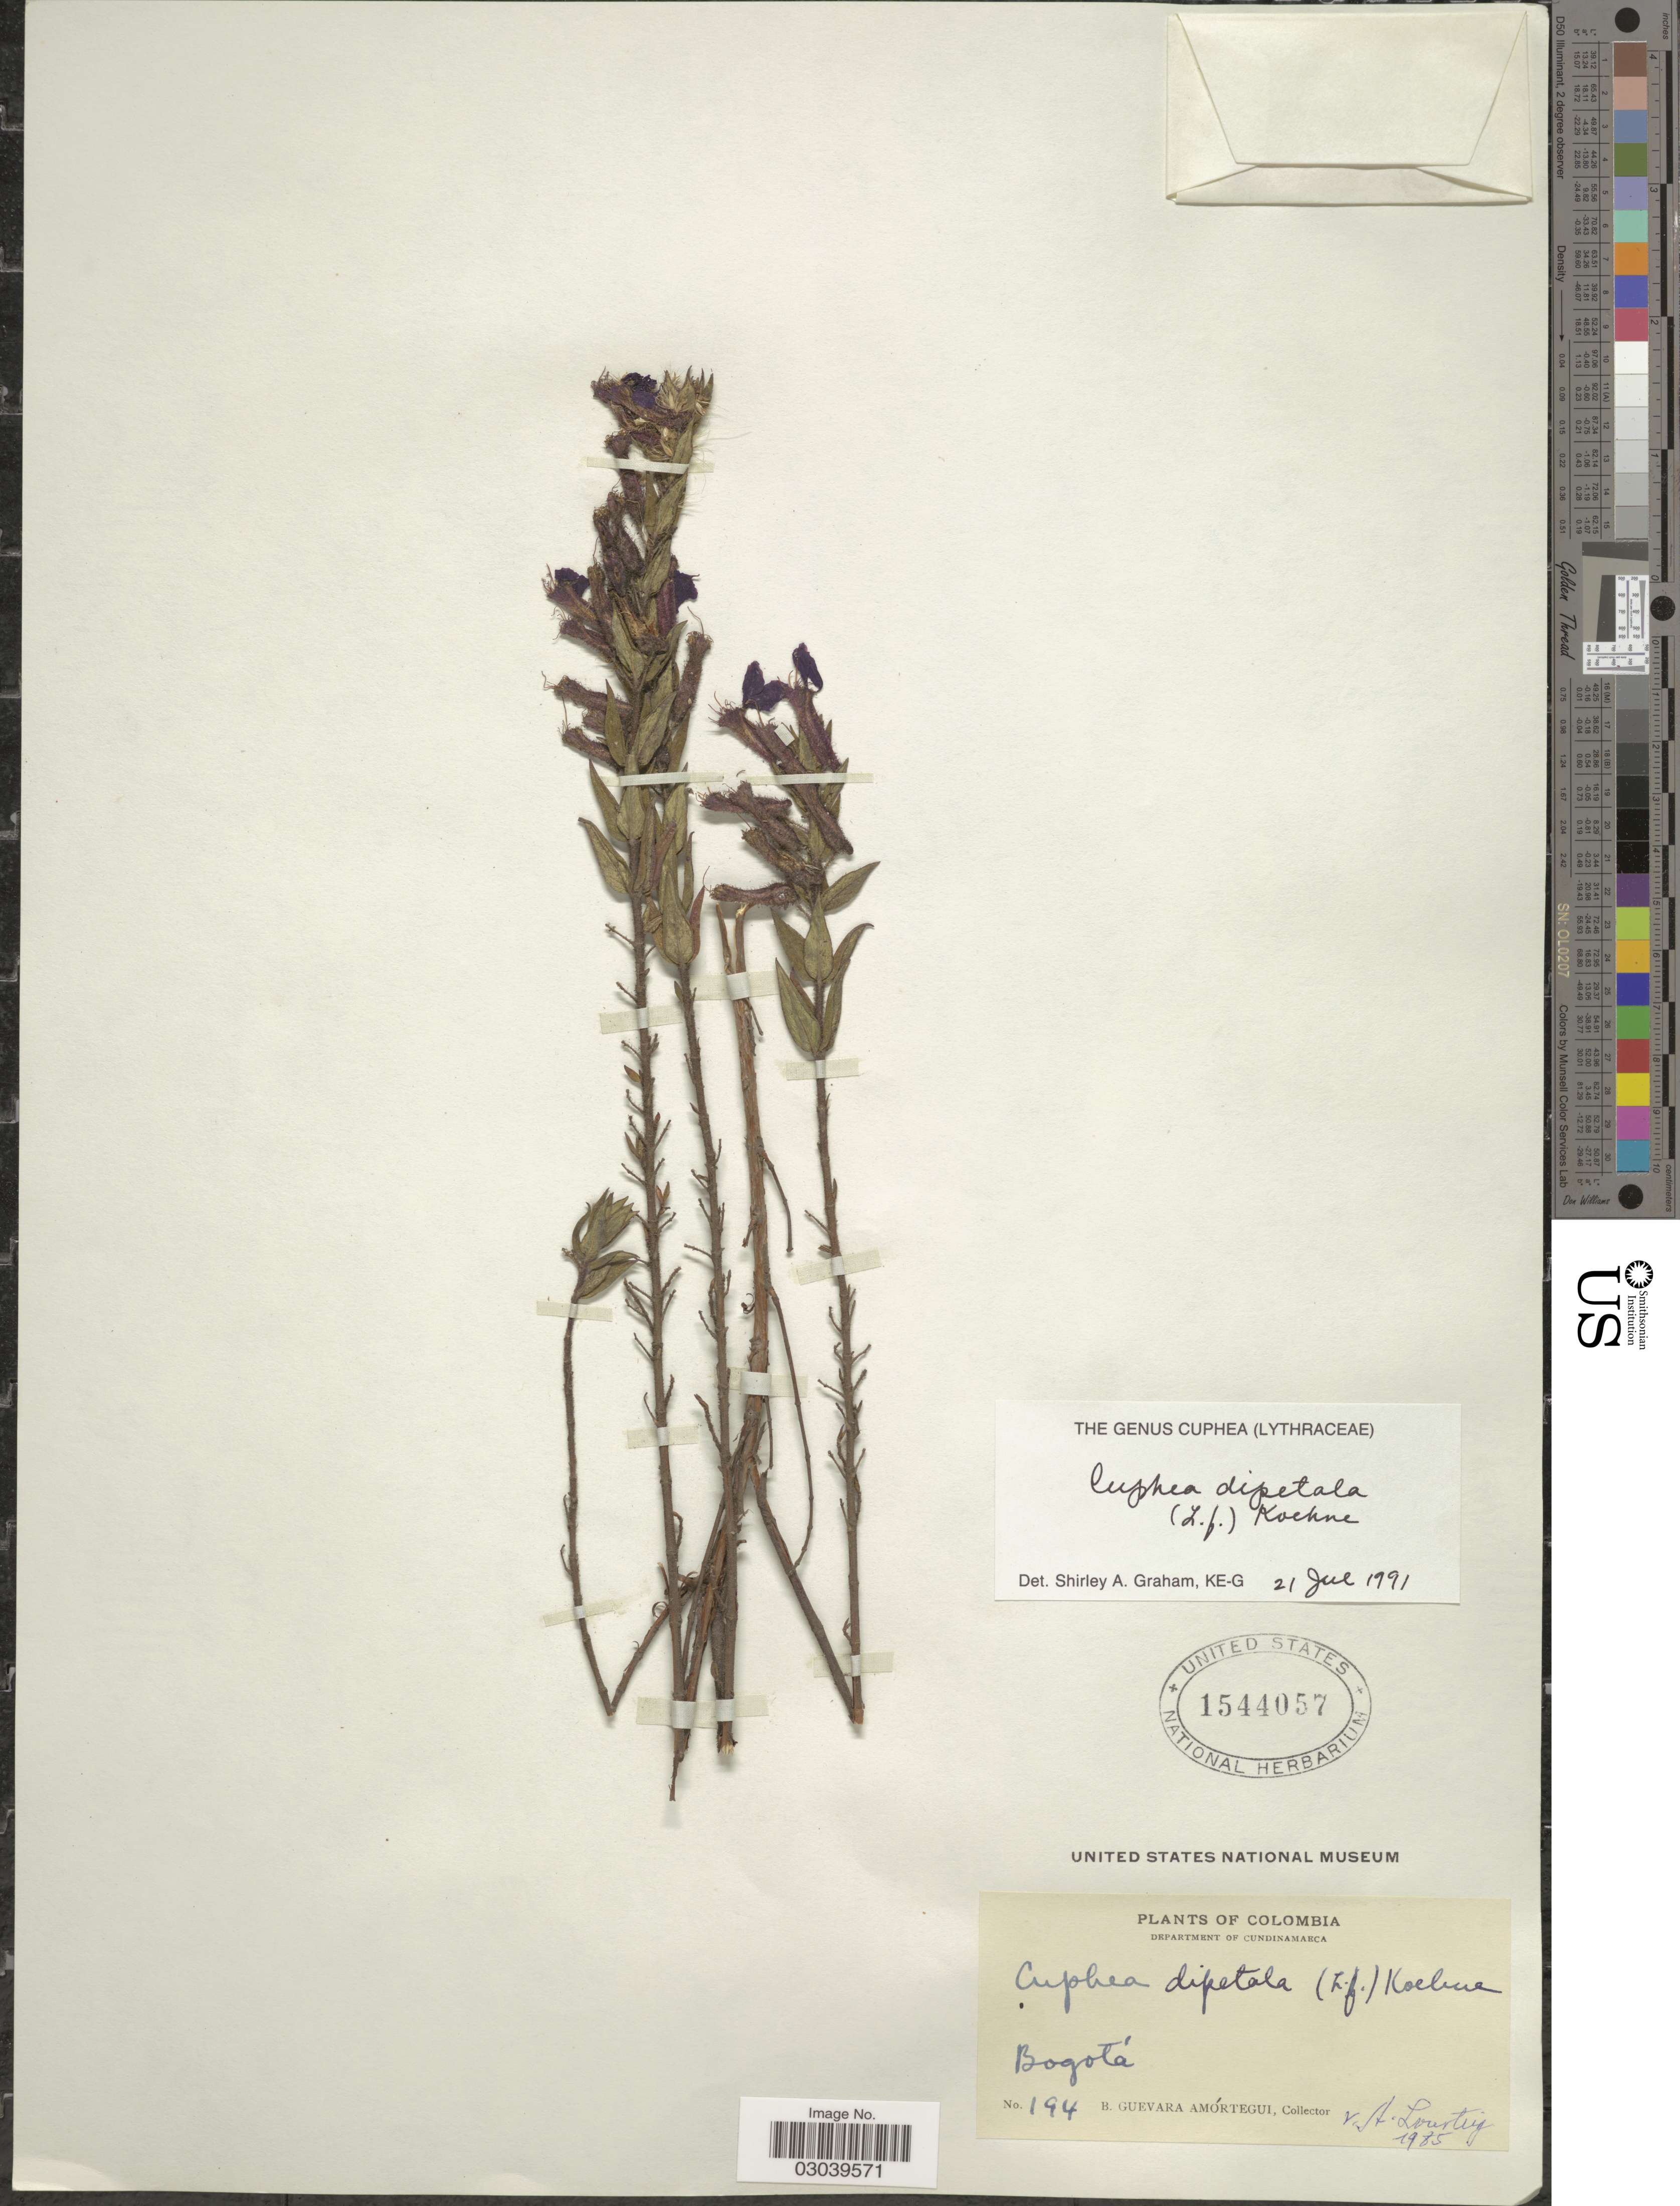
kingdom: Plantae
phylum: Tracheophyta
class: Magnoliopsida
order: Myrtales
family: Lythraceae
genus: Cuphea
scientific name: Cuphea dipetala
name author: (L. f.) Koehne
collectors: B. Guevara Amortegui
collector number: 194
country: Colombia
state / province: Cundinamarca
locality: Department of Cundinamarca. Bogotá.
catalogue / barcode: US 1544057